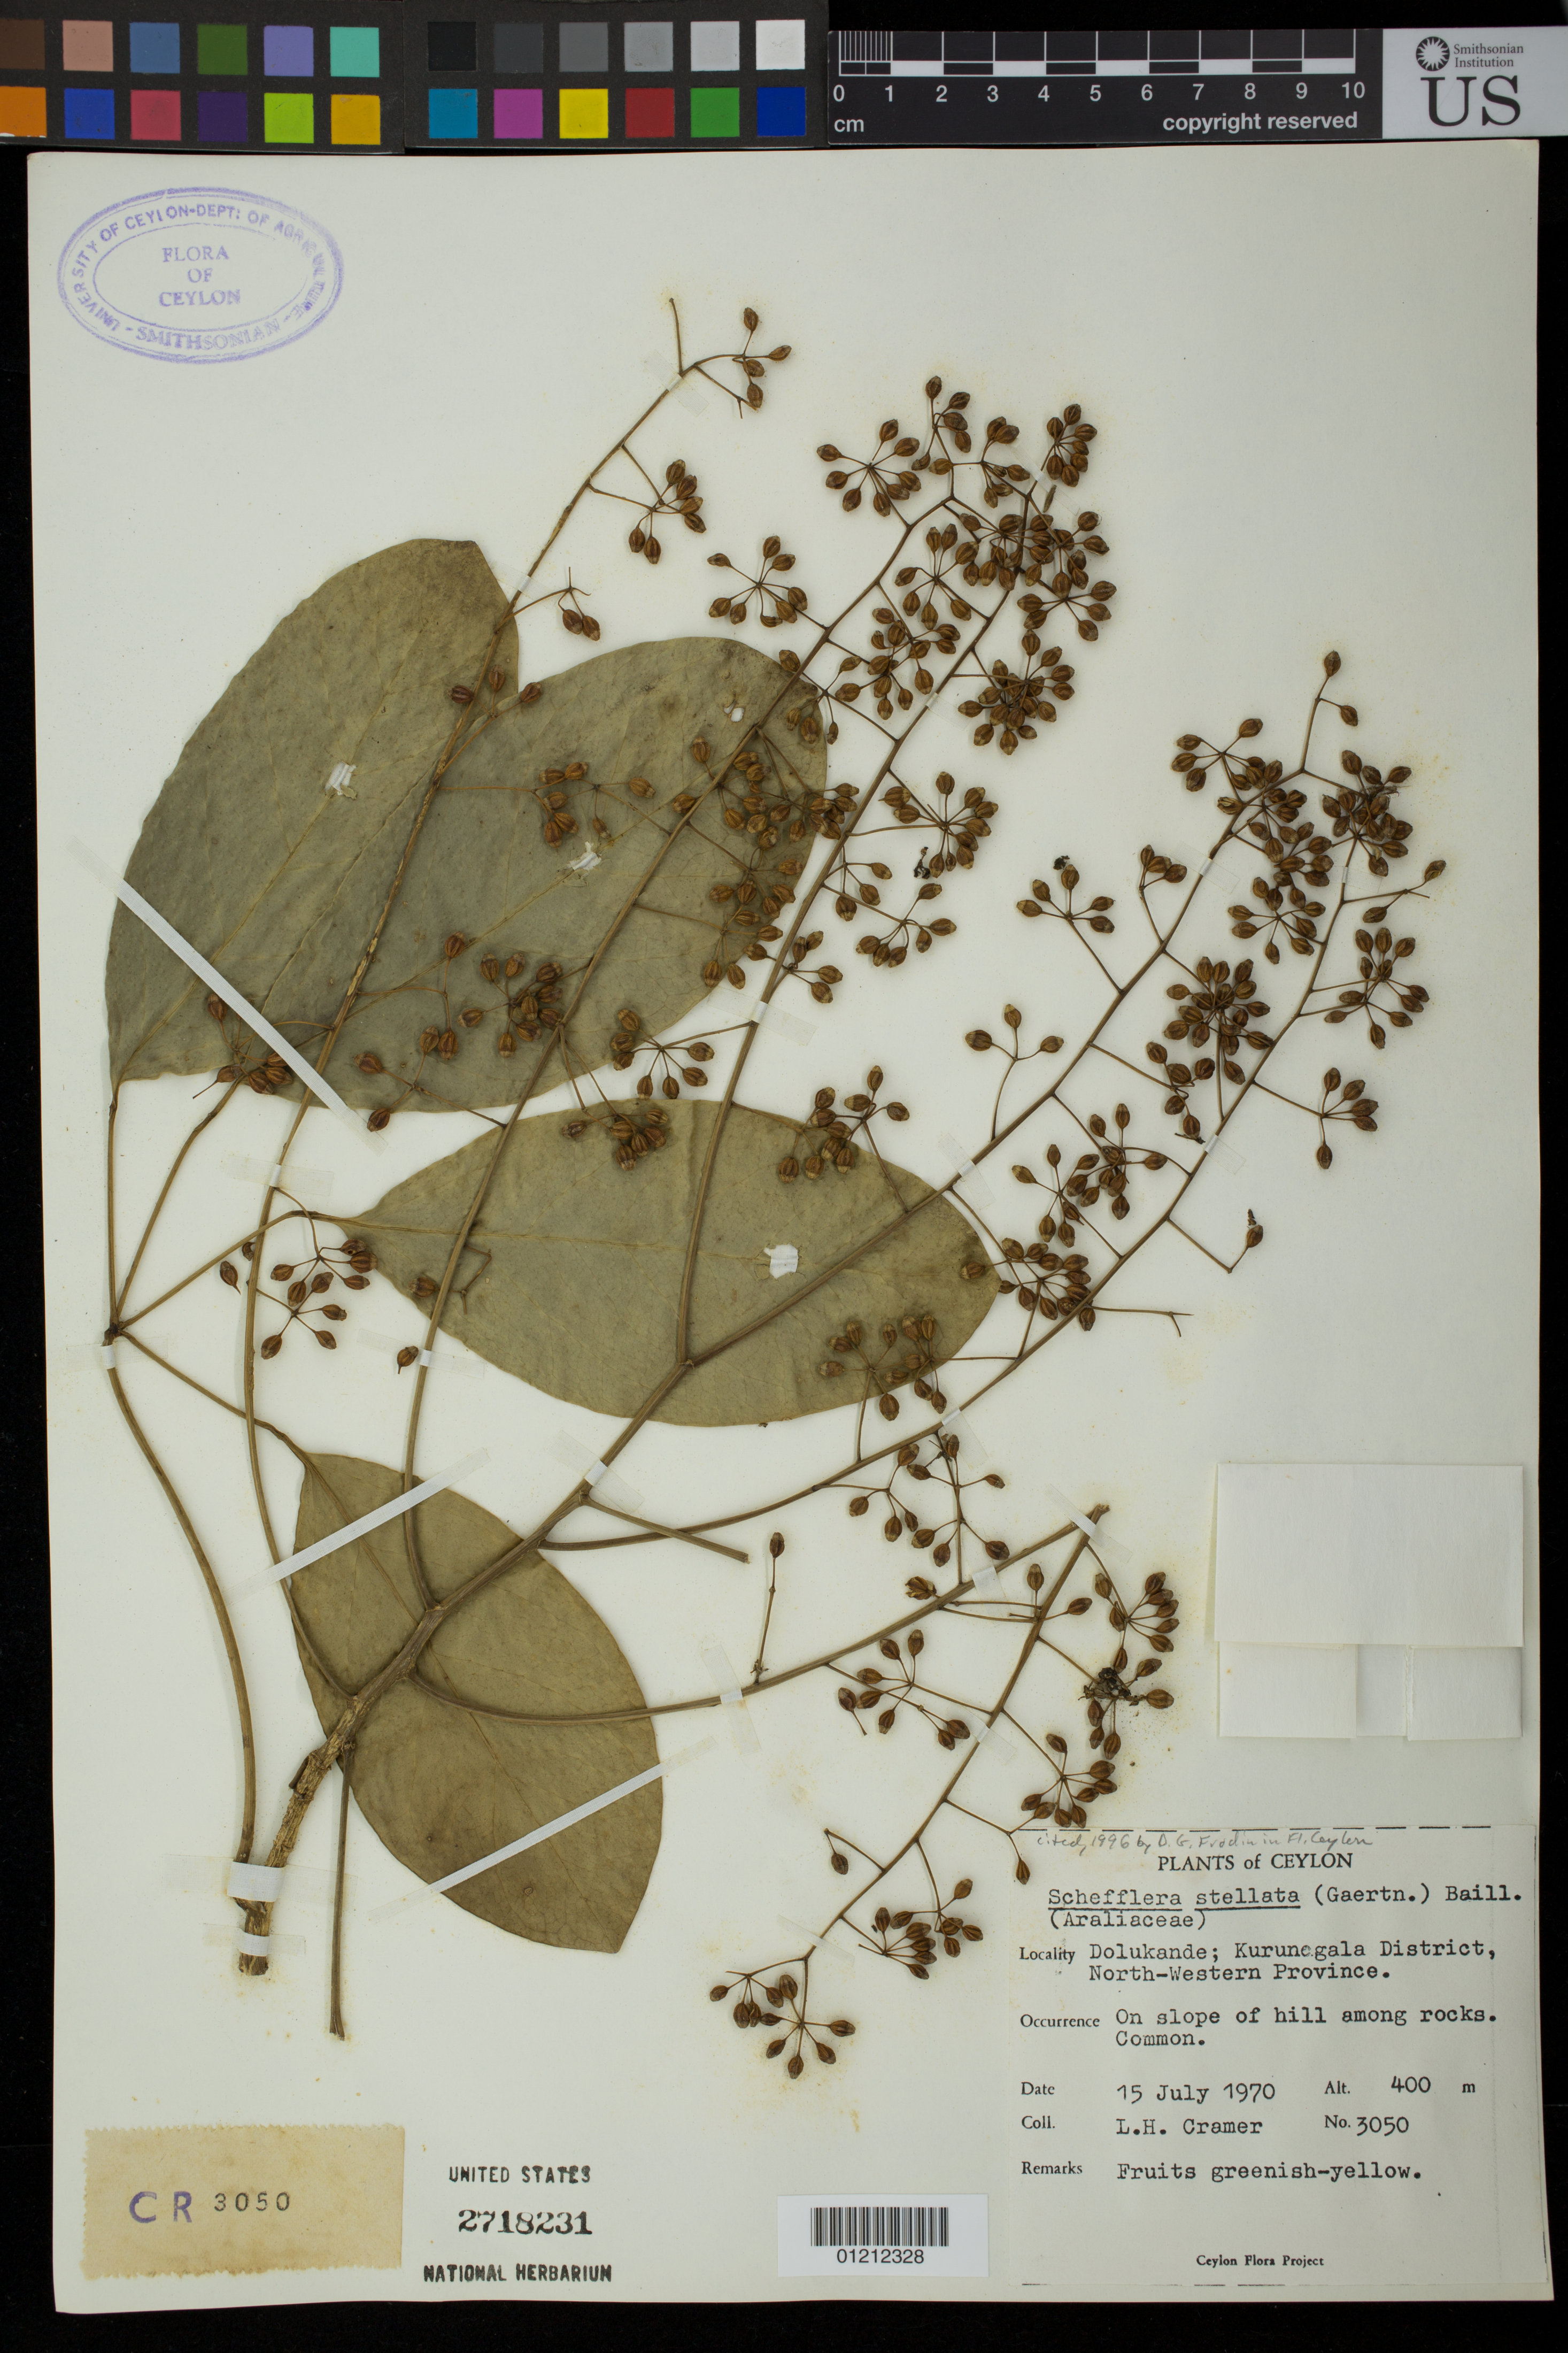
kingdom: Plantae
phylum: Tracheophyta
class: Magnoliopsida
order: Apiales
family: Araliaceae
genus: Schefflera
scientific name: Schefflera stellata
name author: (Gaertn.) Baill.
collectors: L. H. Cramer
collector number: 3050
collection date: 1970-07-15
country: Sri Lanka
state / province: North Western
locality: Ceylon. Dolukande; Kurunegala District. On slope of hill among rocks.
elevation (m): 400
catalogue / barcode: US 2718231